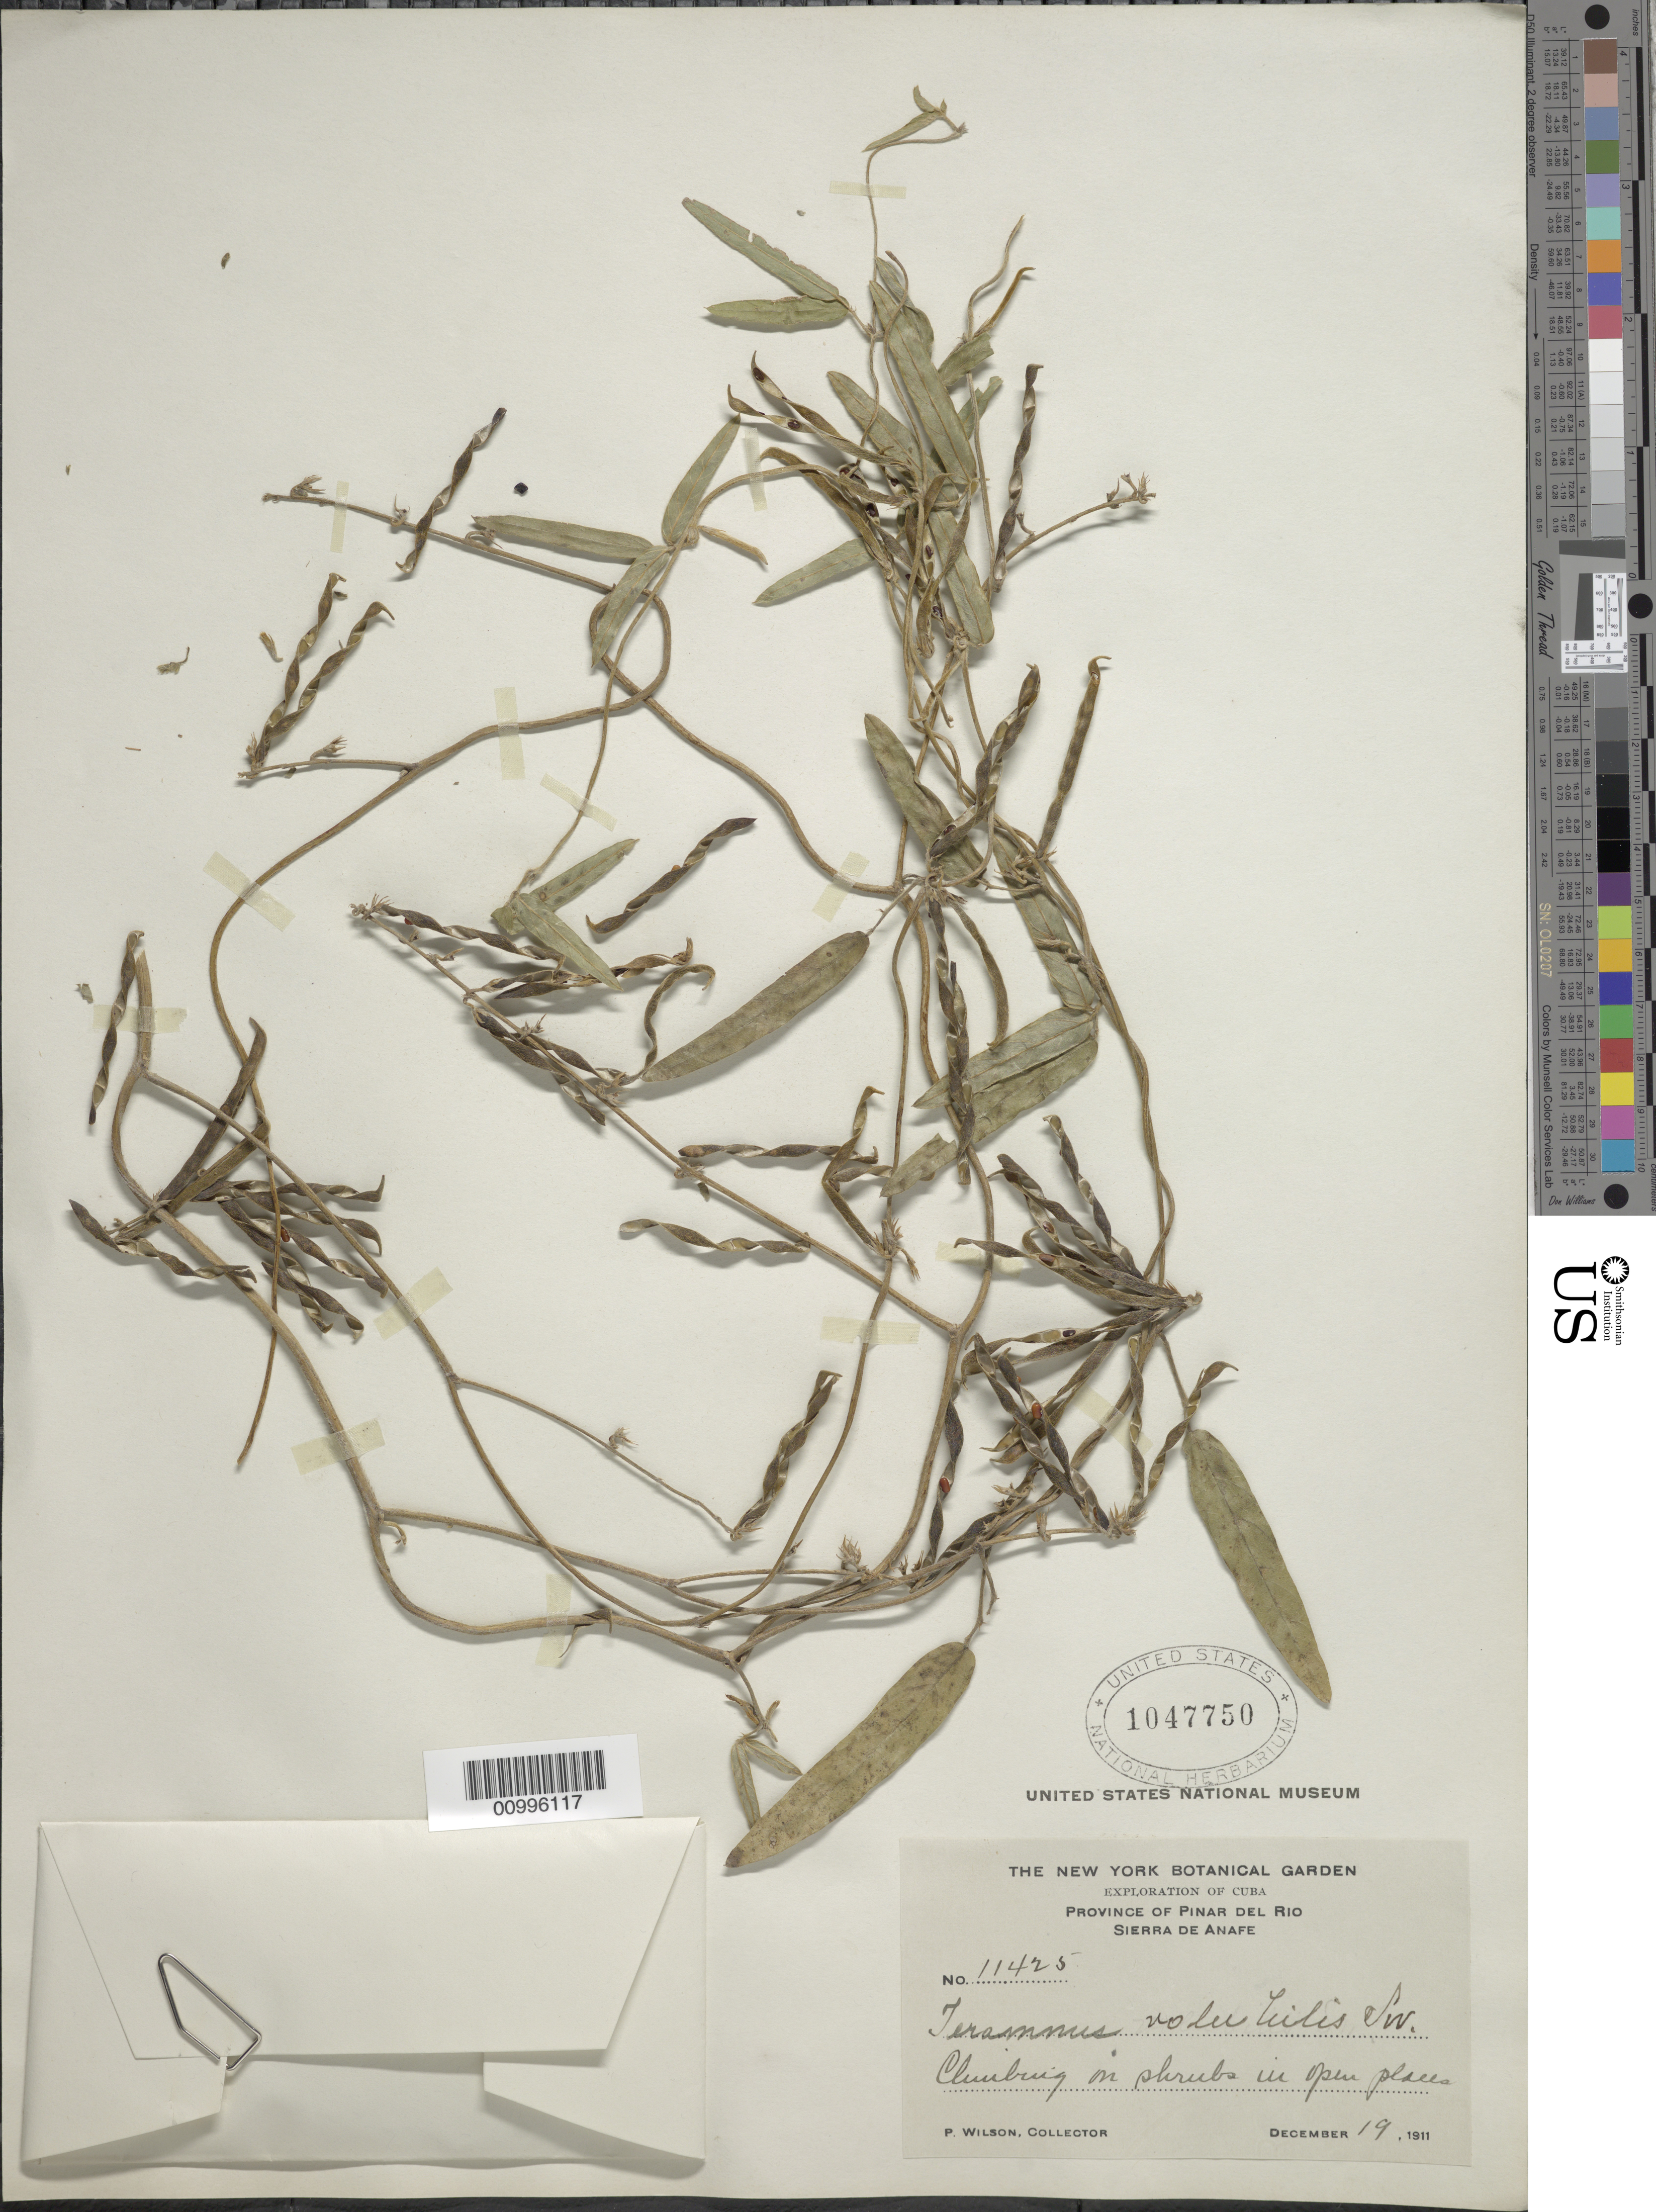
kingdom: Plantae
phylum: Tracheophyta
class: Magnoliopsida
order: Fabales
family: Fabaceae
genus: Teramnus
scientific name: Teramnus volubilis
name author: Sw.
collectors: P. Wilson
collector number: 11425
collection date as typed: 19 Dec 1911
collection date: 1911-12-19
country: Cuba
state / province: Pinar del Rio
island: Cuba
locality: Pinar del Rio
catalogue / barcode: US 1047750